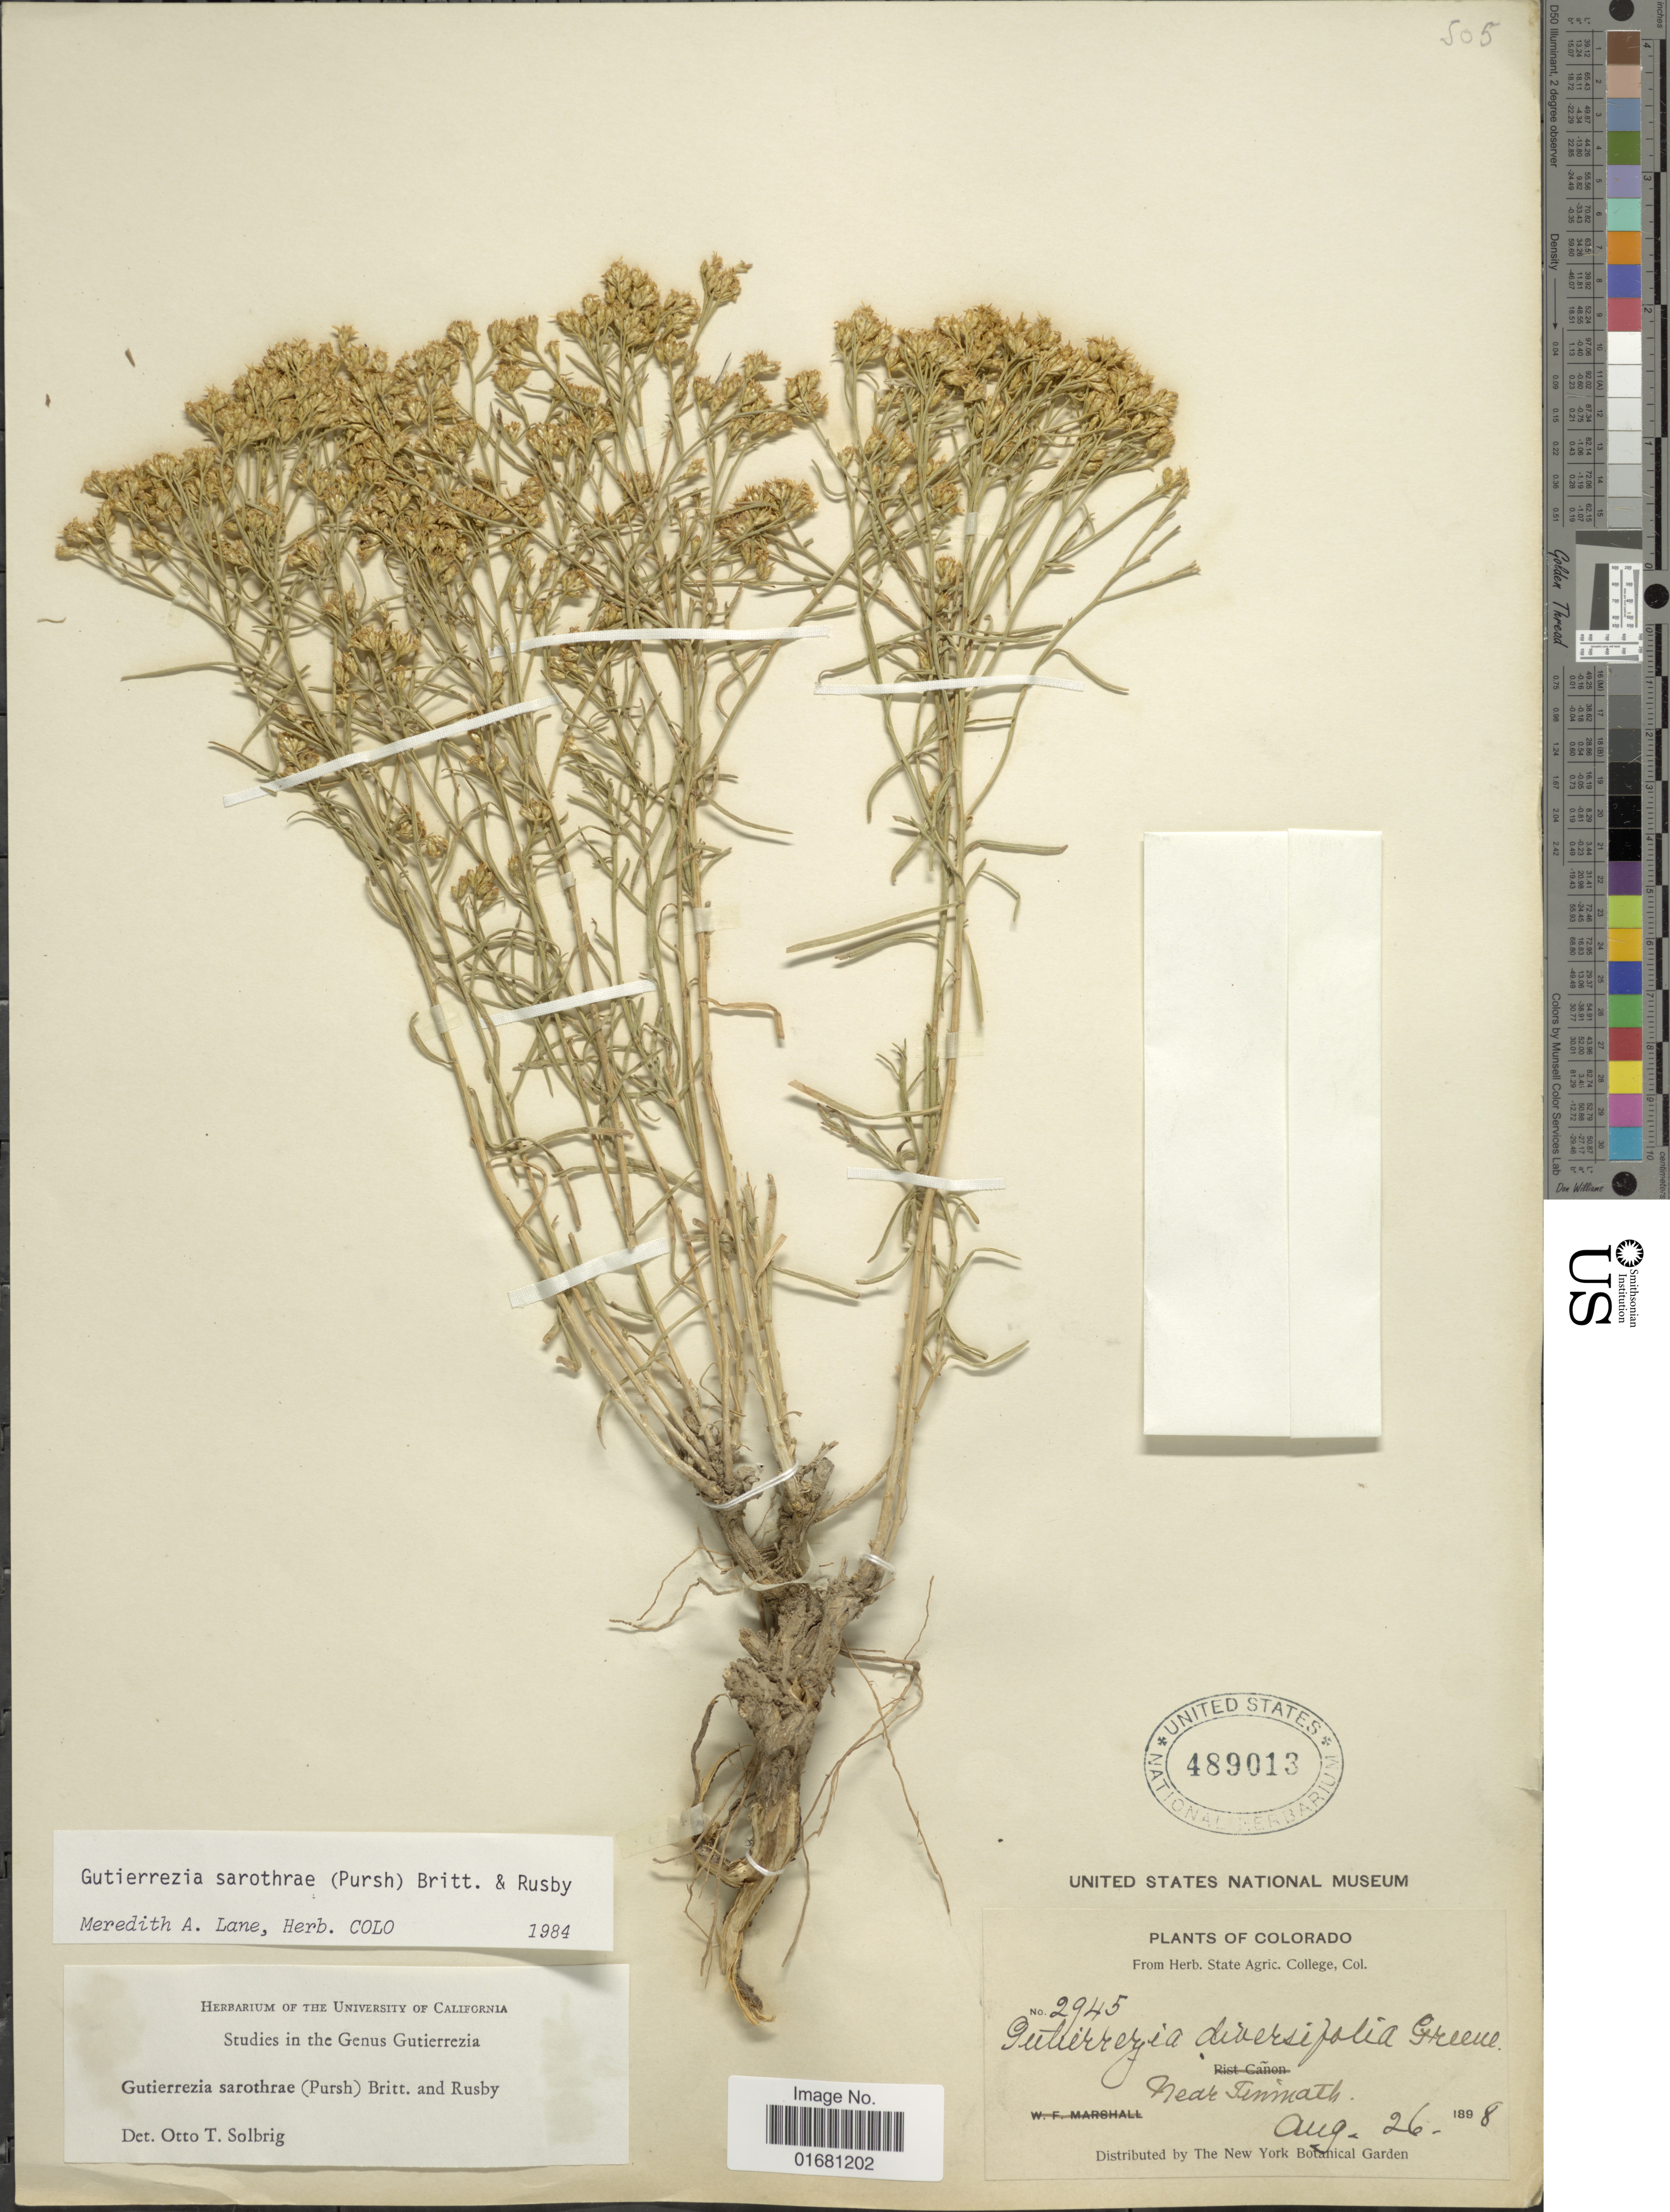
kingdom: Plantae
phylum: Tracheophyta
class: Magnoliopsida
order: Asterales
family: Asteraceae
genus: Gutierrezia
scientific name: Gutierrezia sarothrae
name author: (Pursh) Britton & Rusby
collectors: ex herb. State Agric. College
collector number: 2945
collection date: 1898-08-26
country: United States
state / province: Colorado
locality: Near Timnath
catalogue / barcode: US 489013